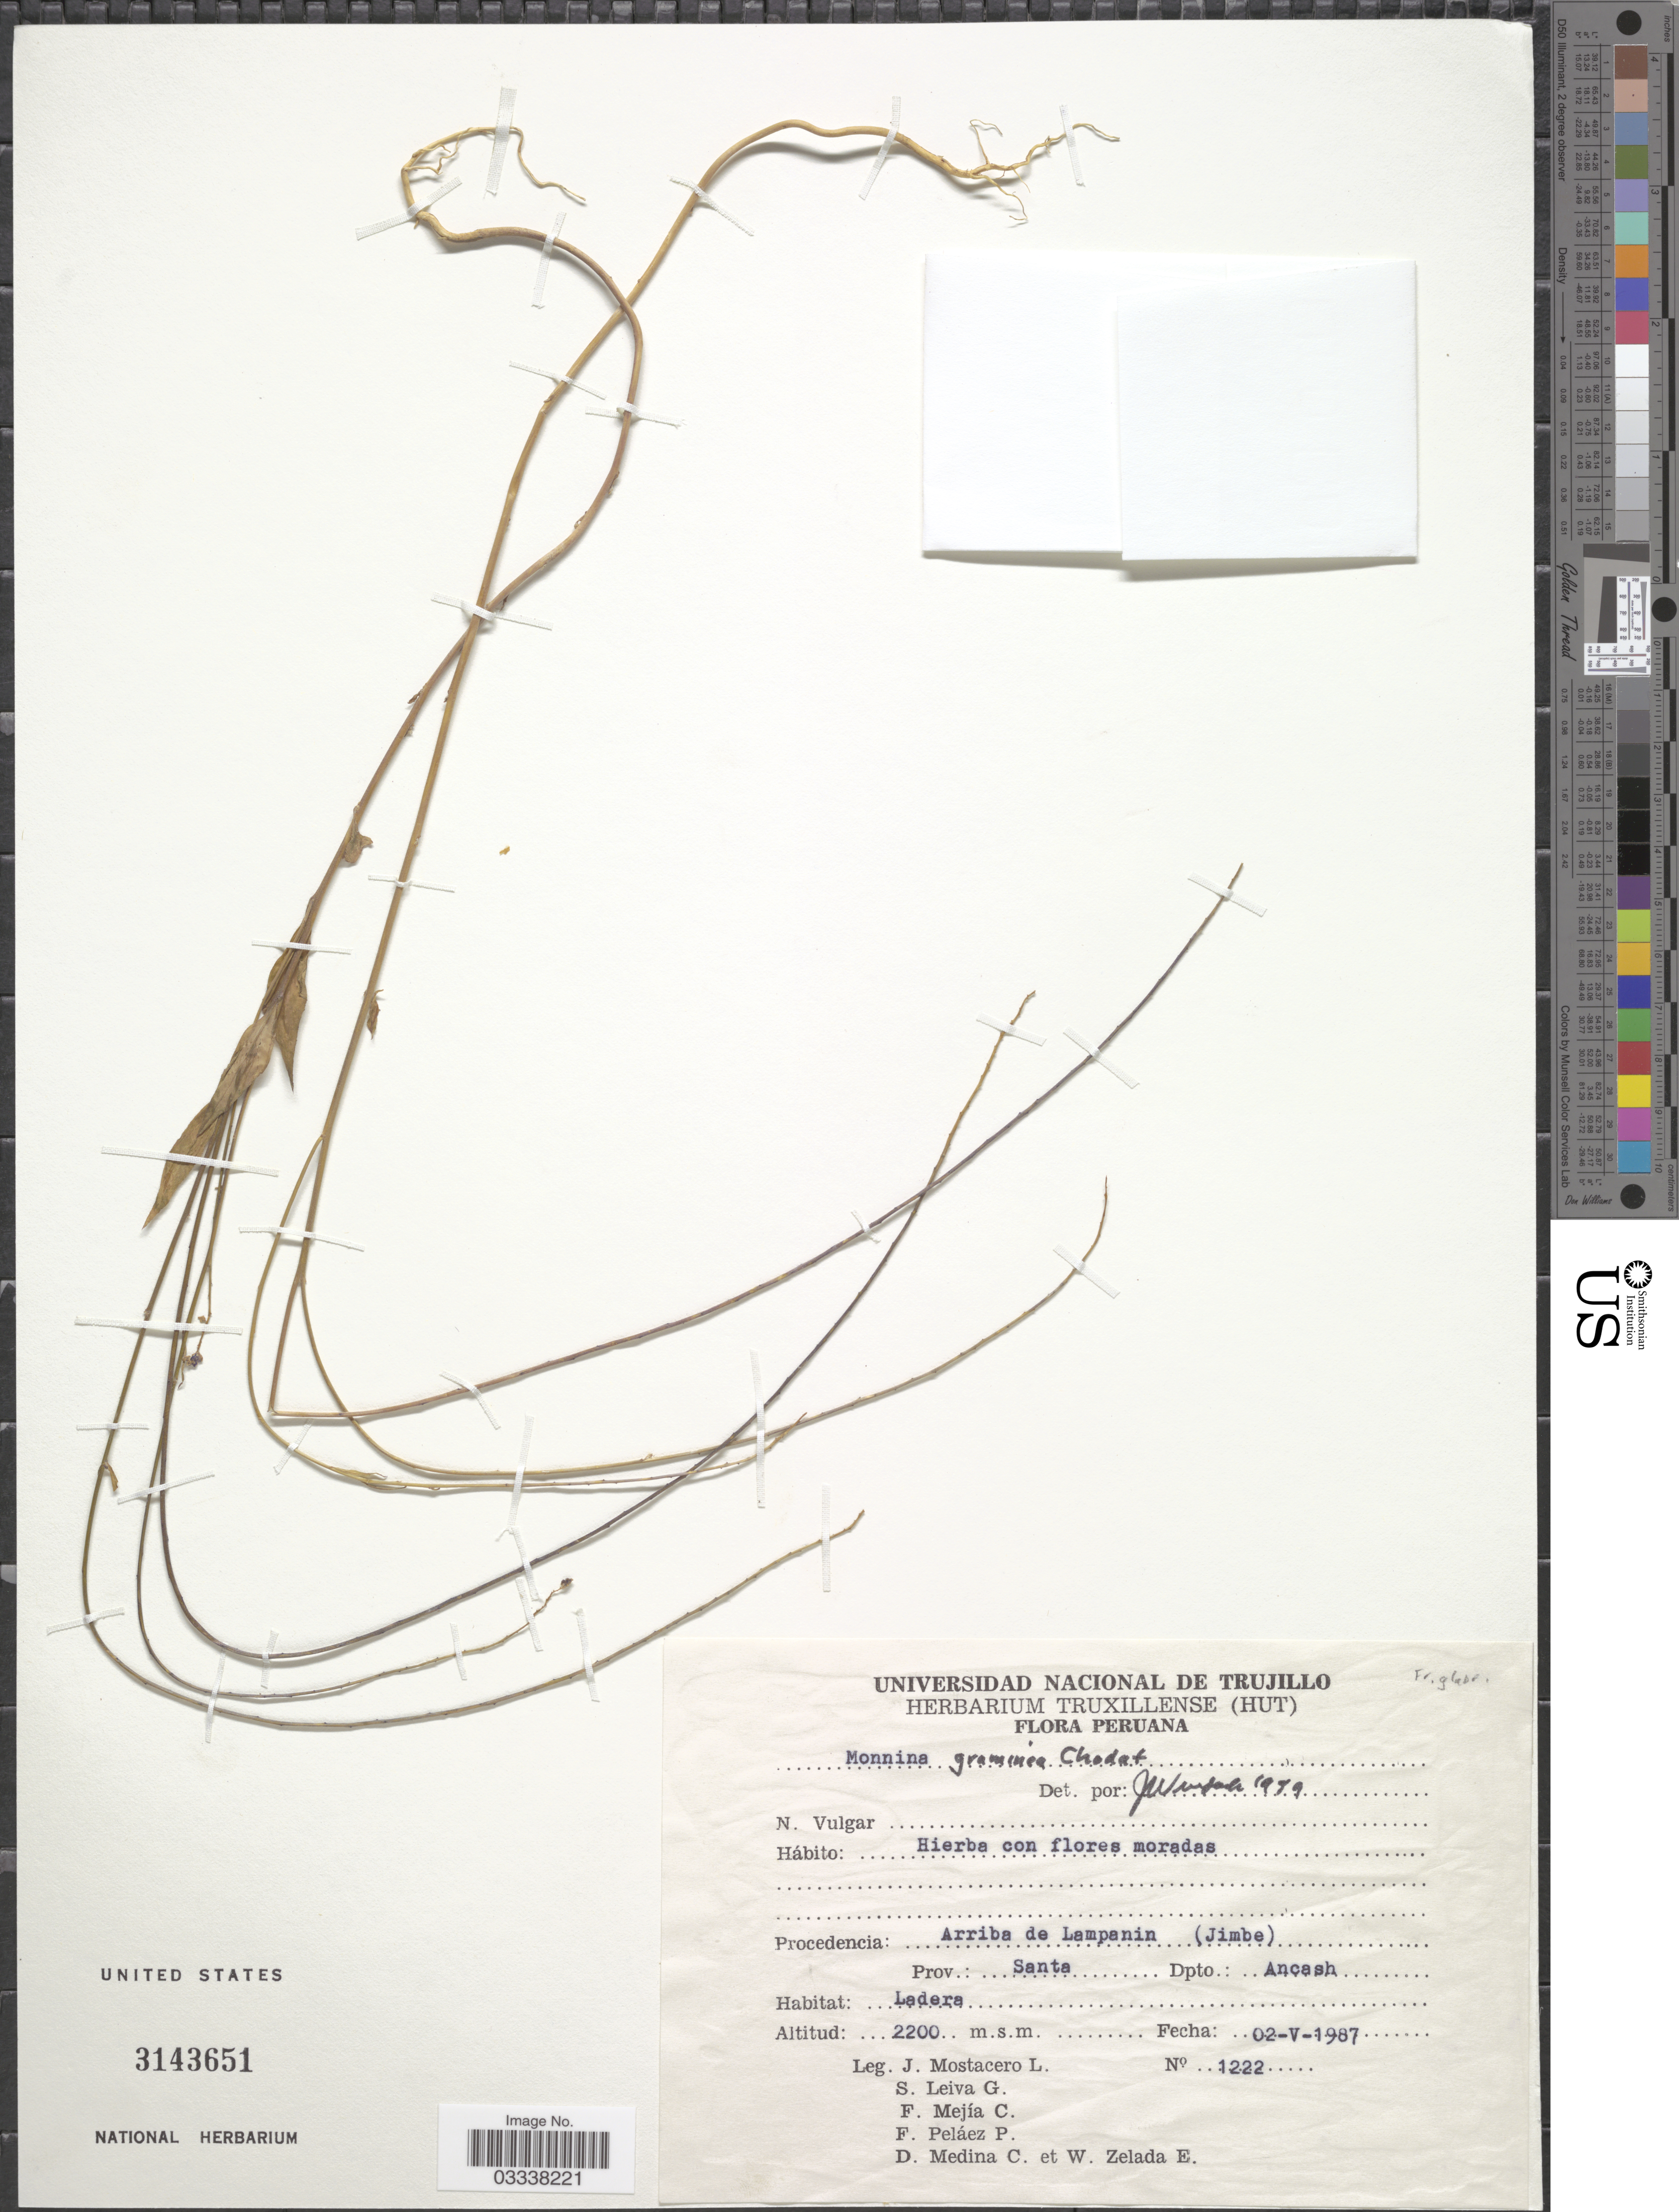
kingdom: Plantae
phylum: Tracheophyta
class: Magnoliopsida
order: Fabales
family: Polygalaceae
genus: Monnina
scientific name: Monnina graminea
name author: Chodat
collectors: J. Mostacero L., S. Leiva G., F. Mejia C., F. Pelaez P. & et al.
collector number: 1222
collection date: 1987-05-02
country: Peru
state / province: Ancash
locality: Arriba de Lampanin (Jimbe). Prov.: Santa Dpto.: Ancash.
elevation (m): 2200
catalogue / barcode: US 3143651